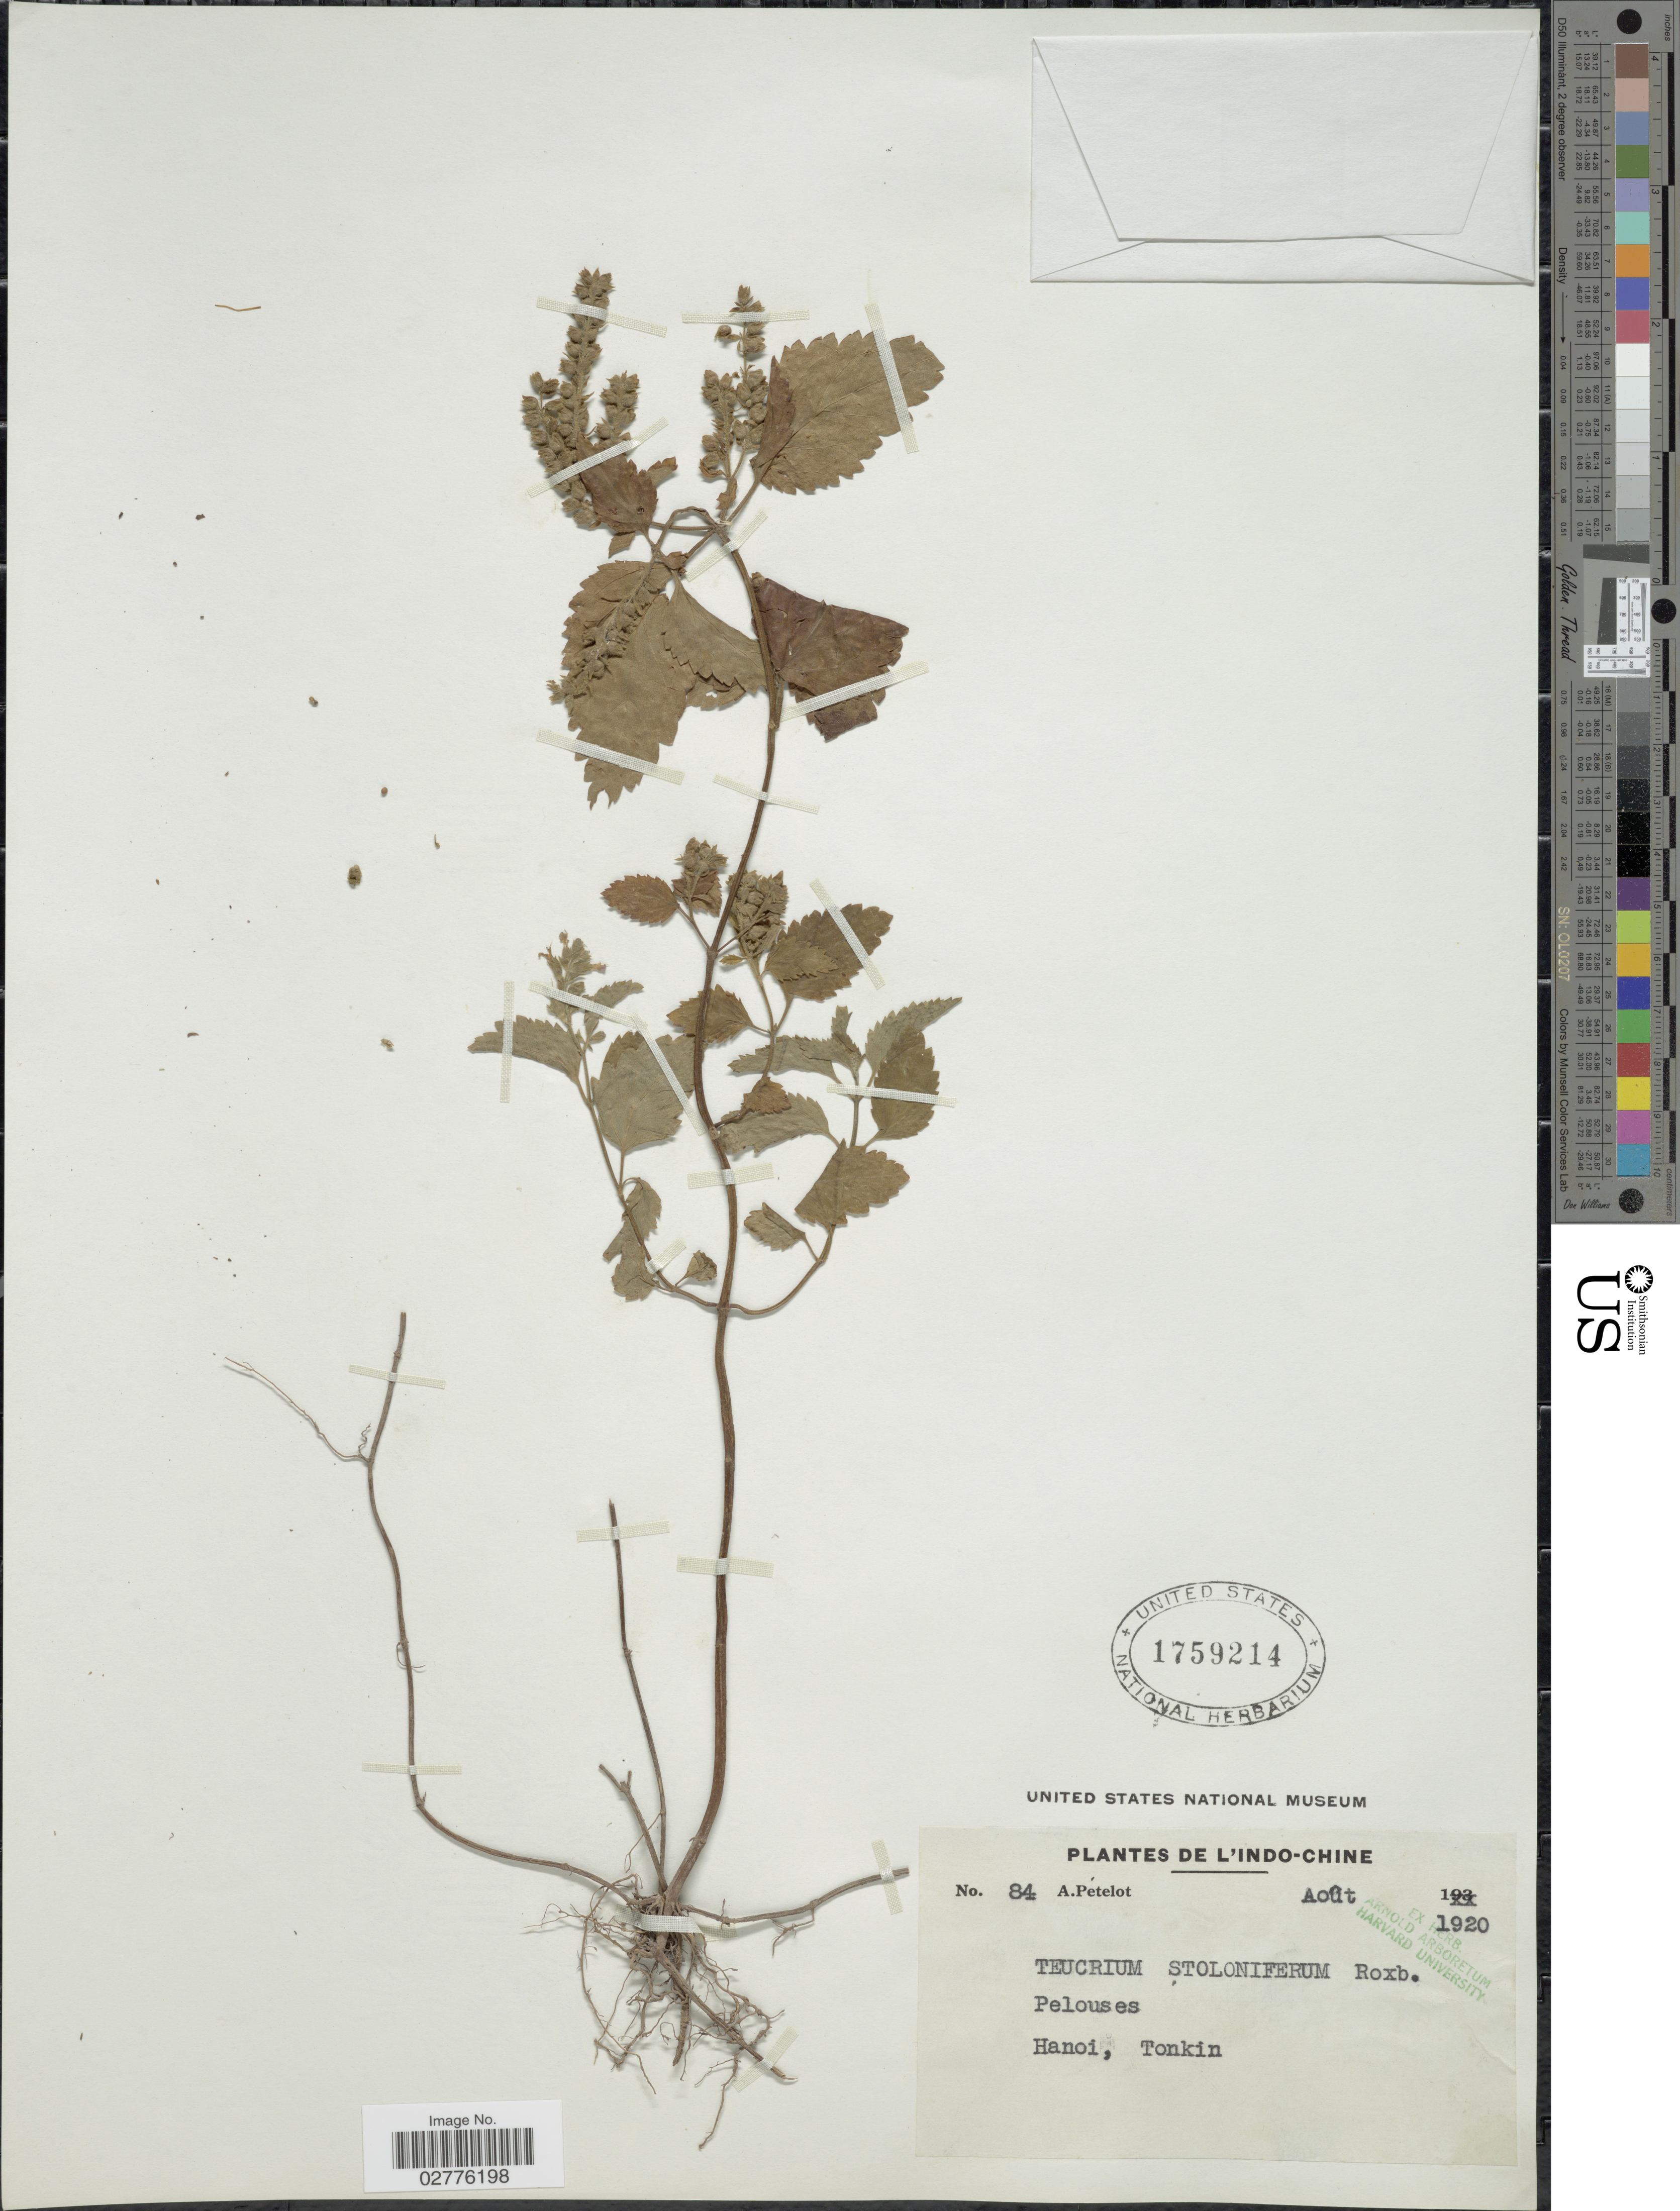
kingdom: Plantae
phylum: Tracheophyta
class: Magnoliopsida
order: Lamiales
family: Lamiaceae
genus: Teucrium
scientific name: Teucrium stoloniferum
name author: Ruiz & Pav.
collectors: A. Petelot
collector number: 84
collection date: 1920-08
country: Vietnam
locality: Indo-Chine, Hanoi, Tonkin.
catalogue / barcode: US 1759214